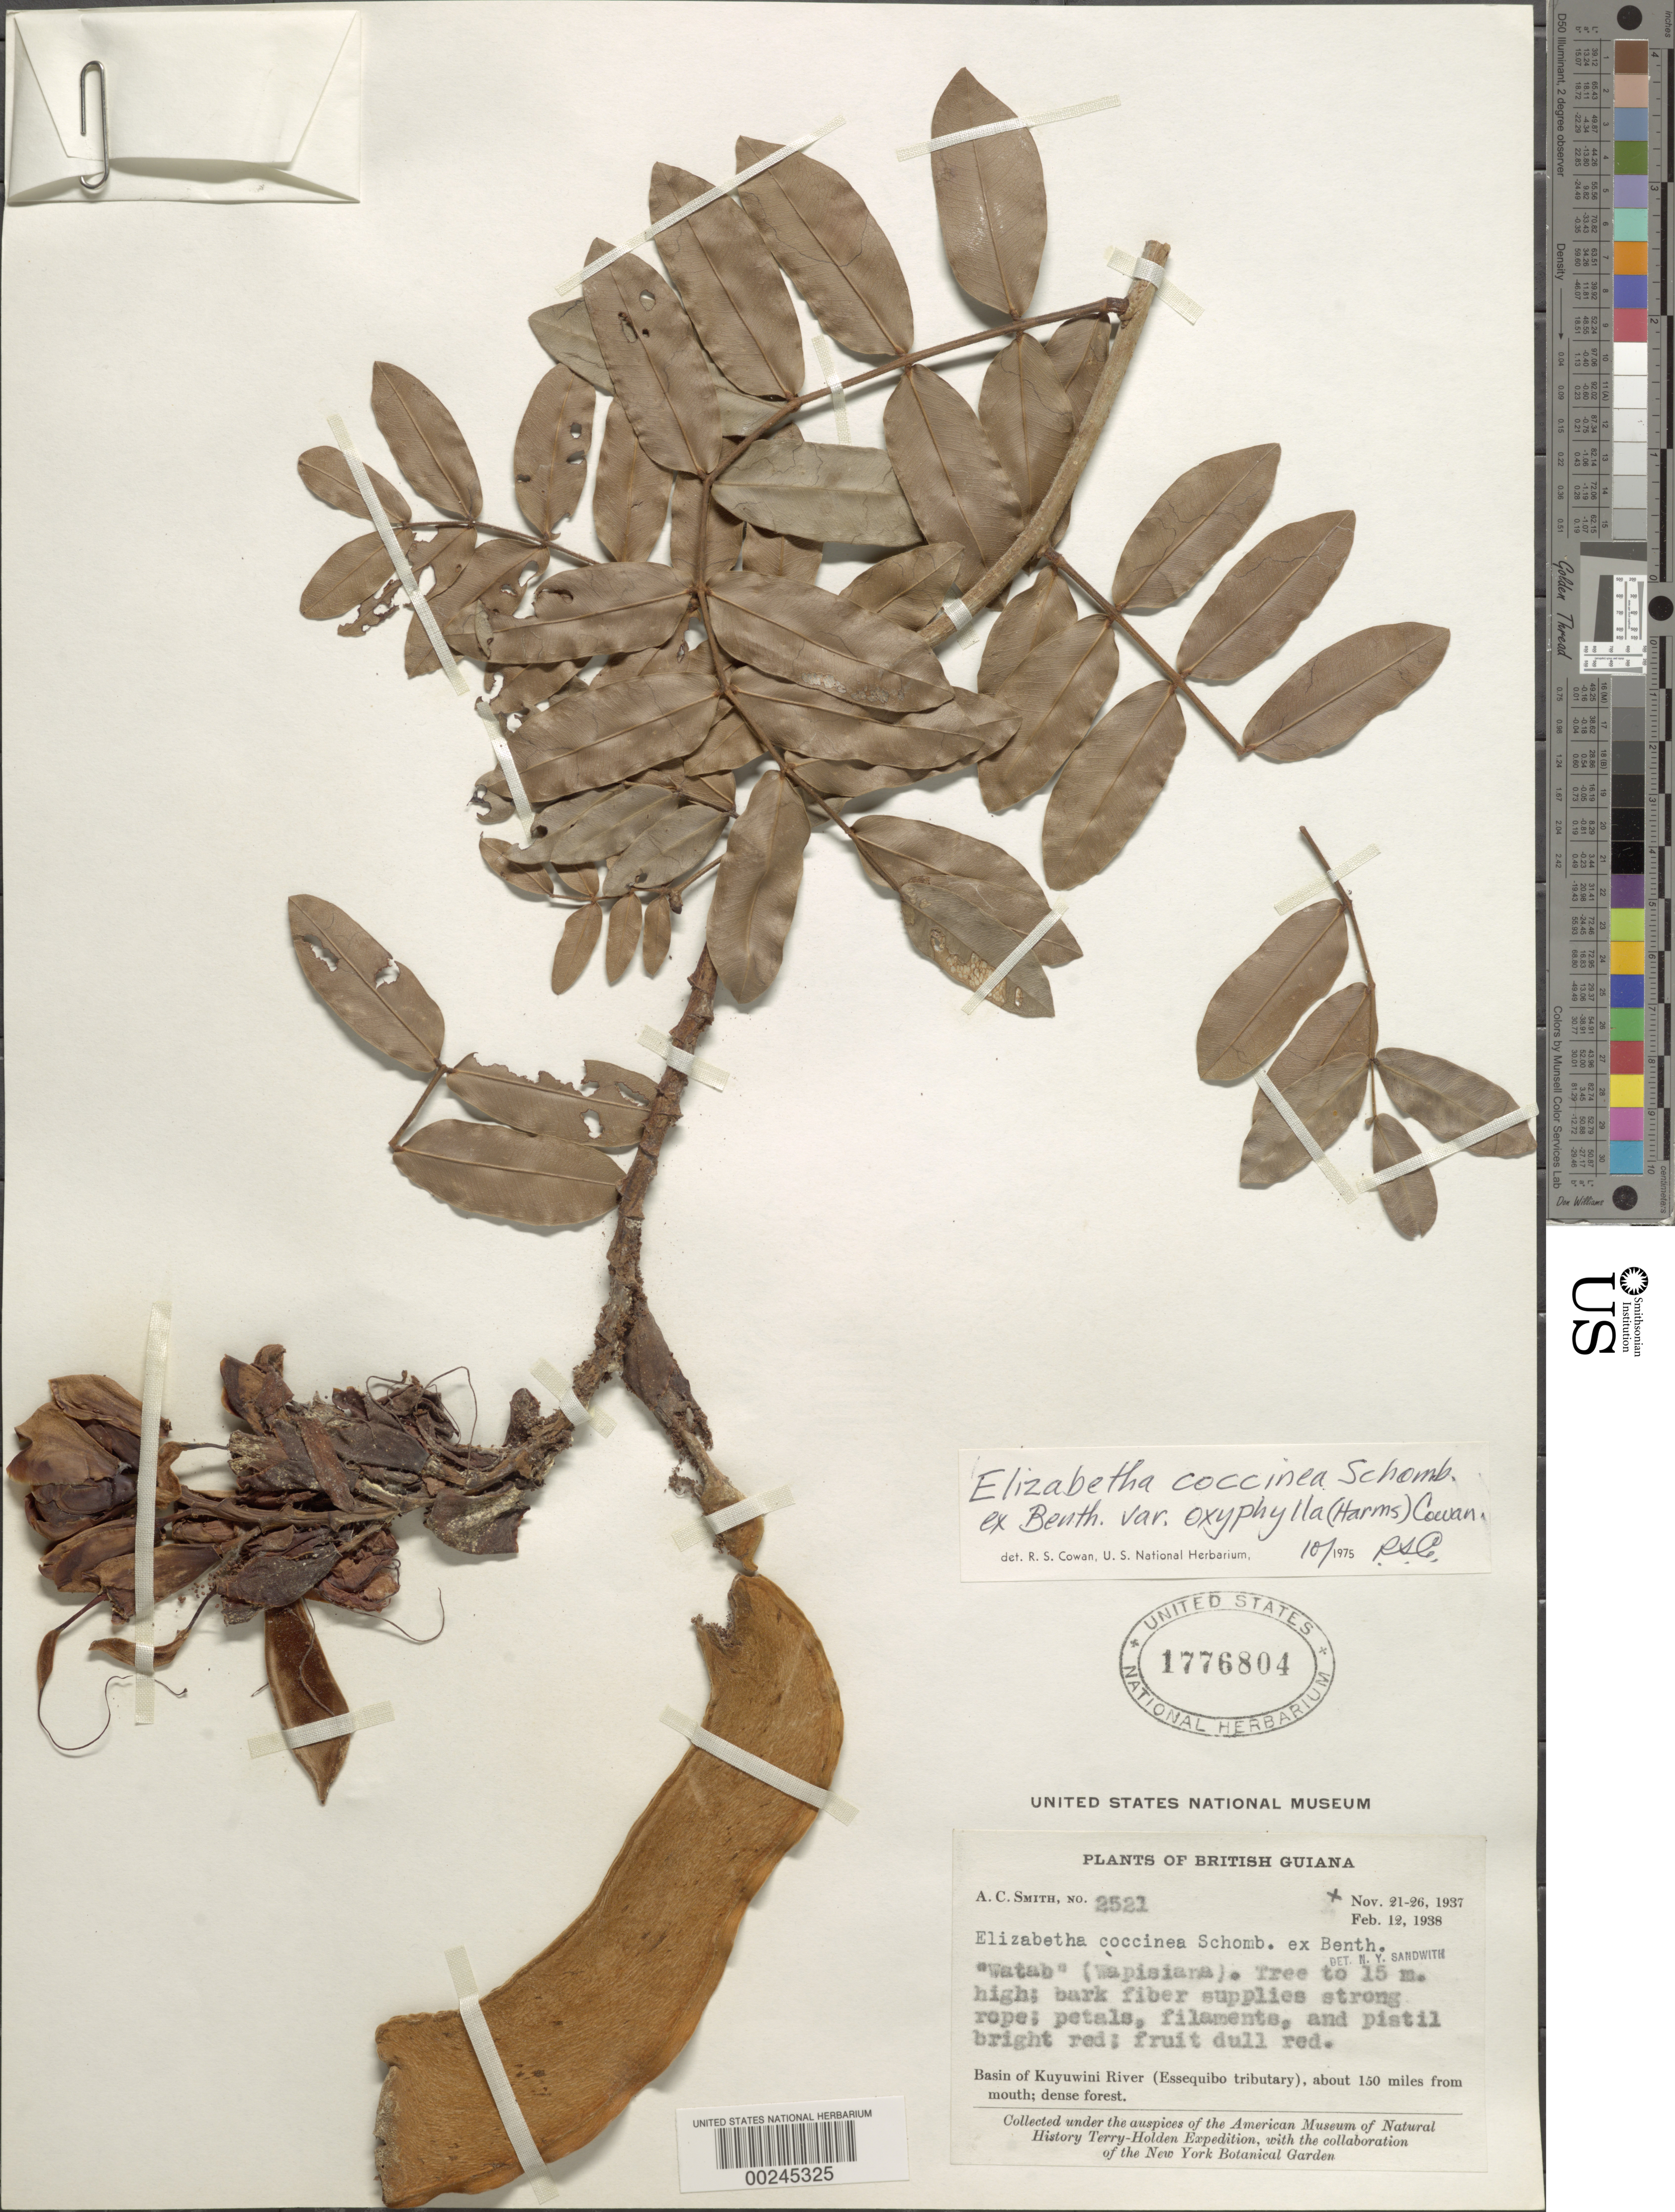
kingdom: Plantae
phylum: Tracheophyta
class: Magnoliopsida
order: Fabales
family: Fabaceae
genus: Elizabetha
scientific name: Elizabetha coccinea var. oxyphylla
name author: (Harms) R.S. Cowan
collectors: A. C. Smith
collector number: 2521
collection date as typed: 21 Nov 1937 to 26 Nov 1937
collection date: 1937-11-21/1937-11-26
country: Guyana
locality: Basin of kuyuwini river (essequibo tributary) about 150 mi from mouth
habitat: Dense forest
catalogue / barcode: US 1776804